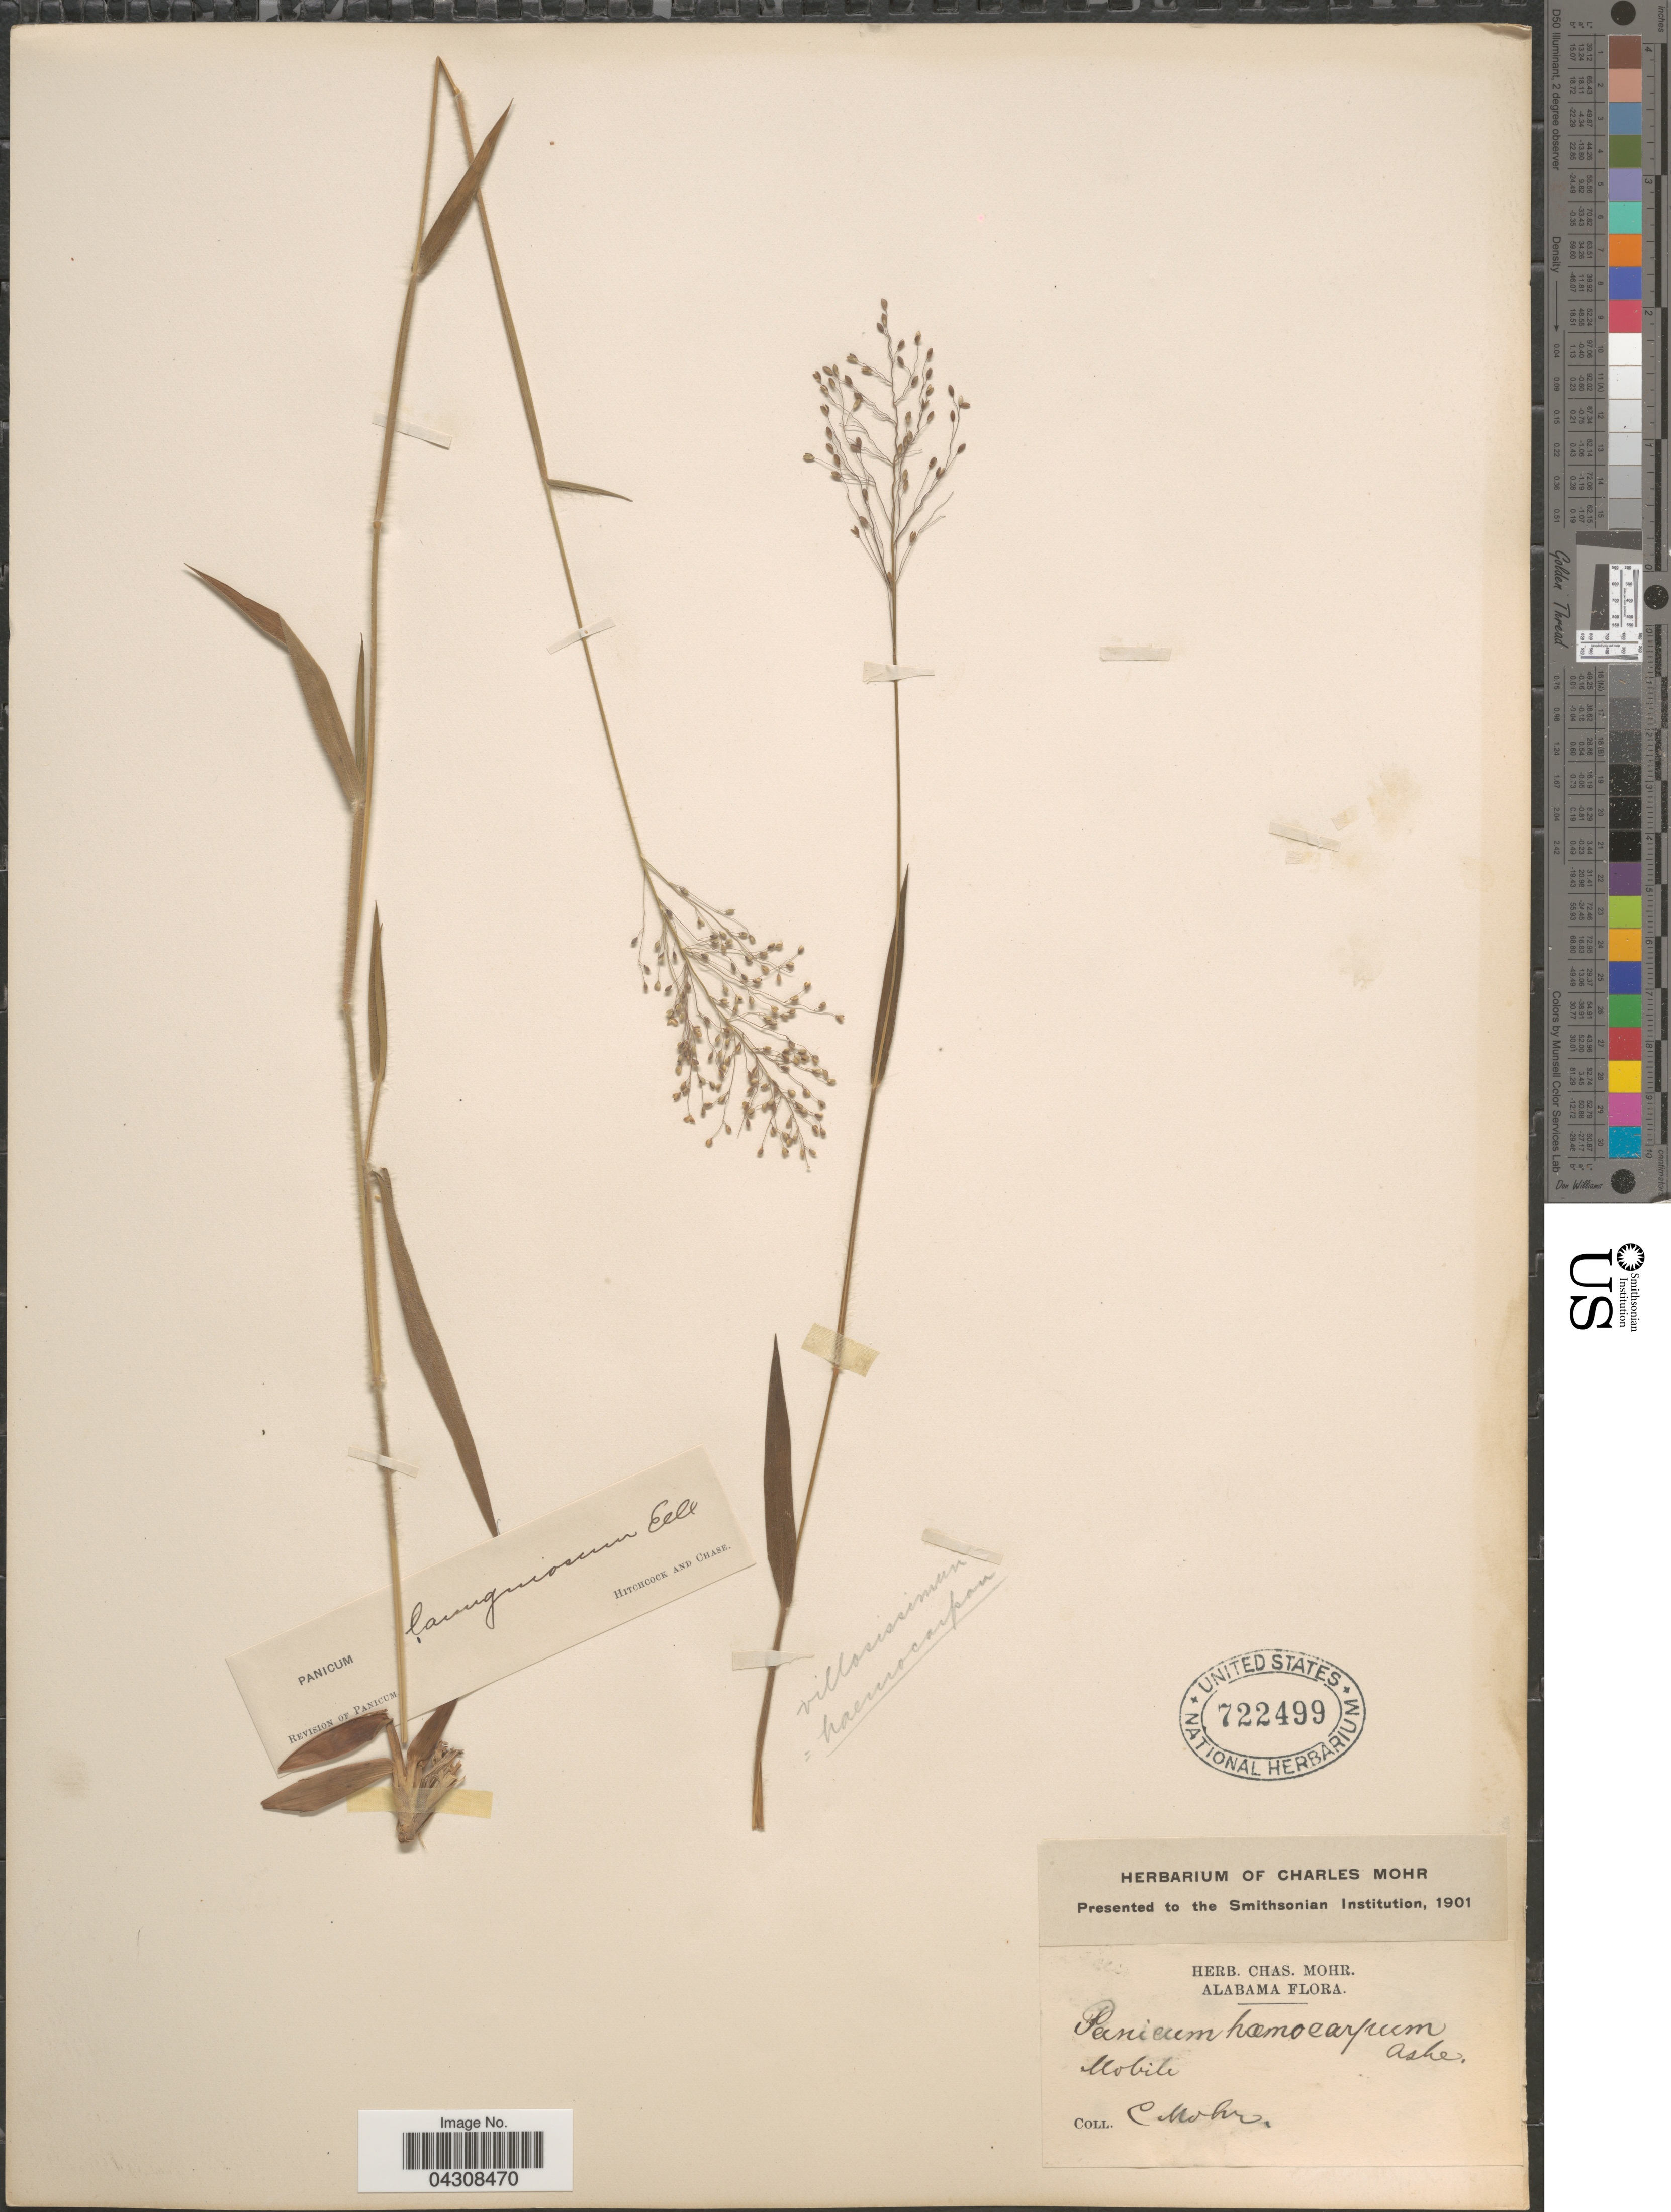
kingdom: Plantae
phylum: Tracheophyta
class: Liliopsida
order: Poales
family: Poaceae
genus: Dichanthelium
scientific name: Dichanthelium acuminatum var. acuminatum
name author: (Sw.) Gould & C.A. Clark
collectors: D. J. Banks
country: United States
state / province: Alabama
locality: Mobile.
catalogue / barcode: US 722499